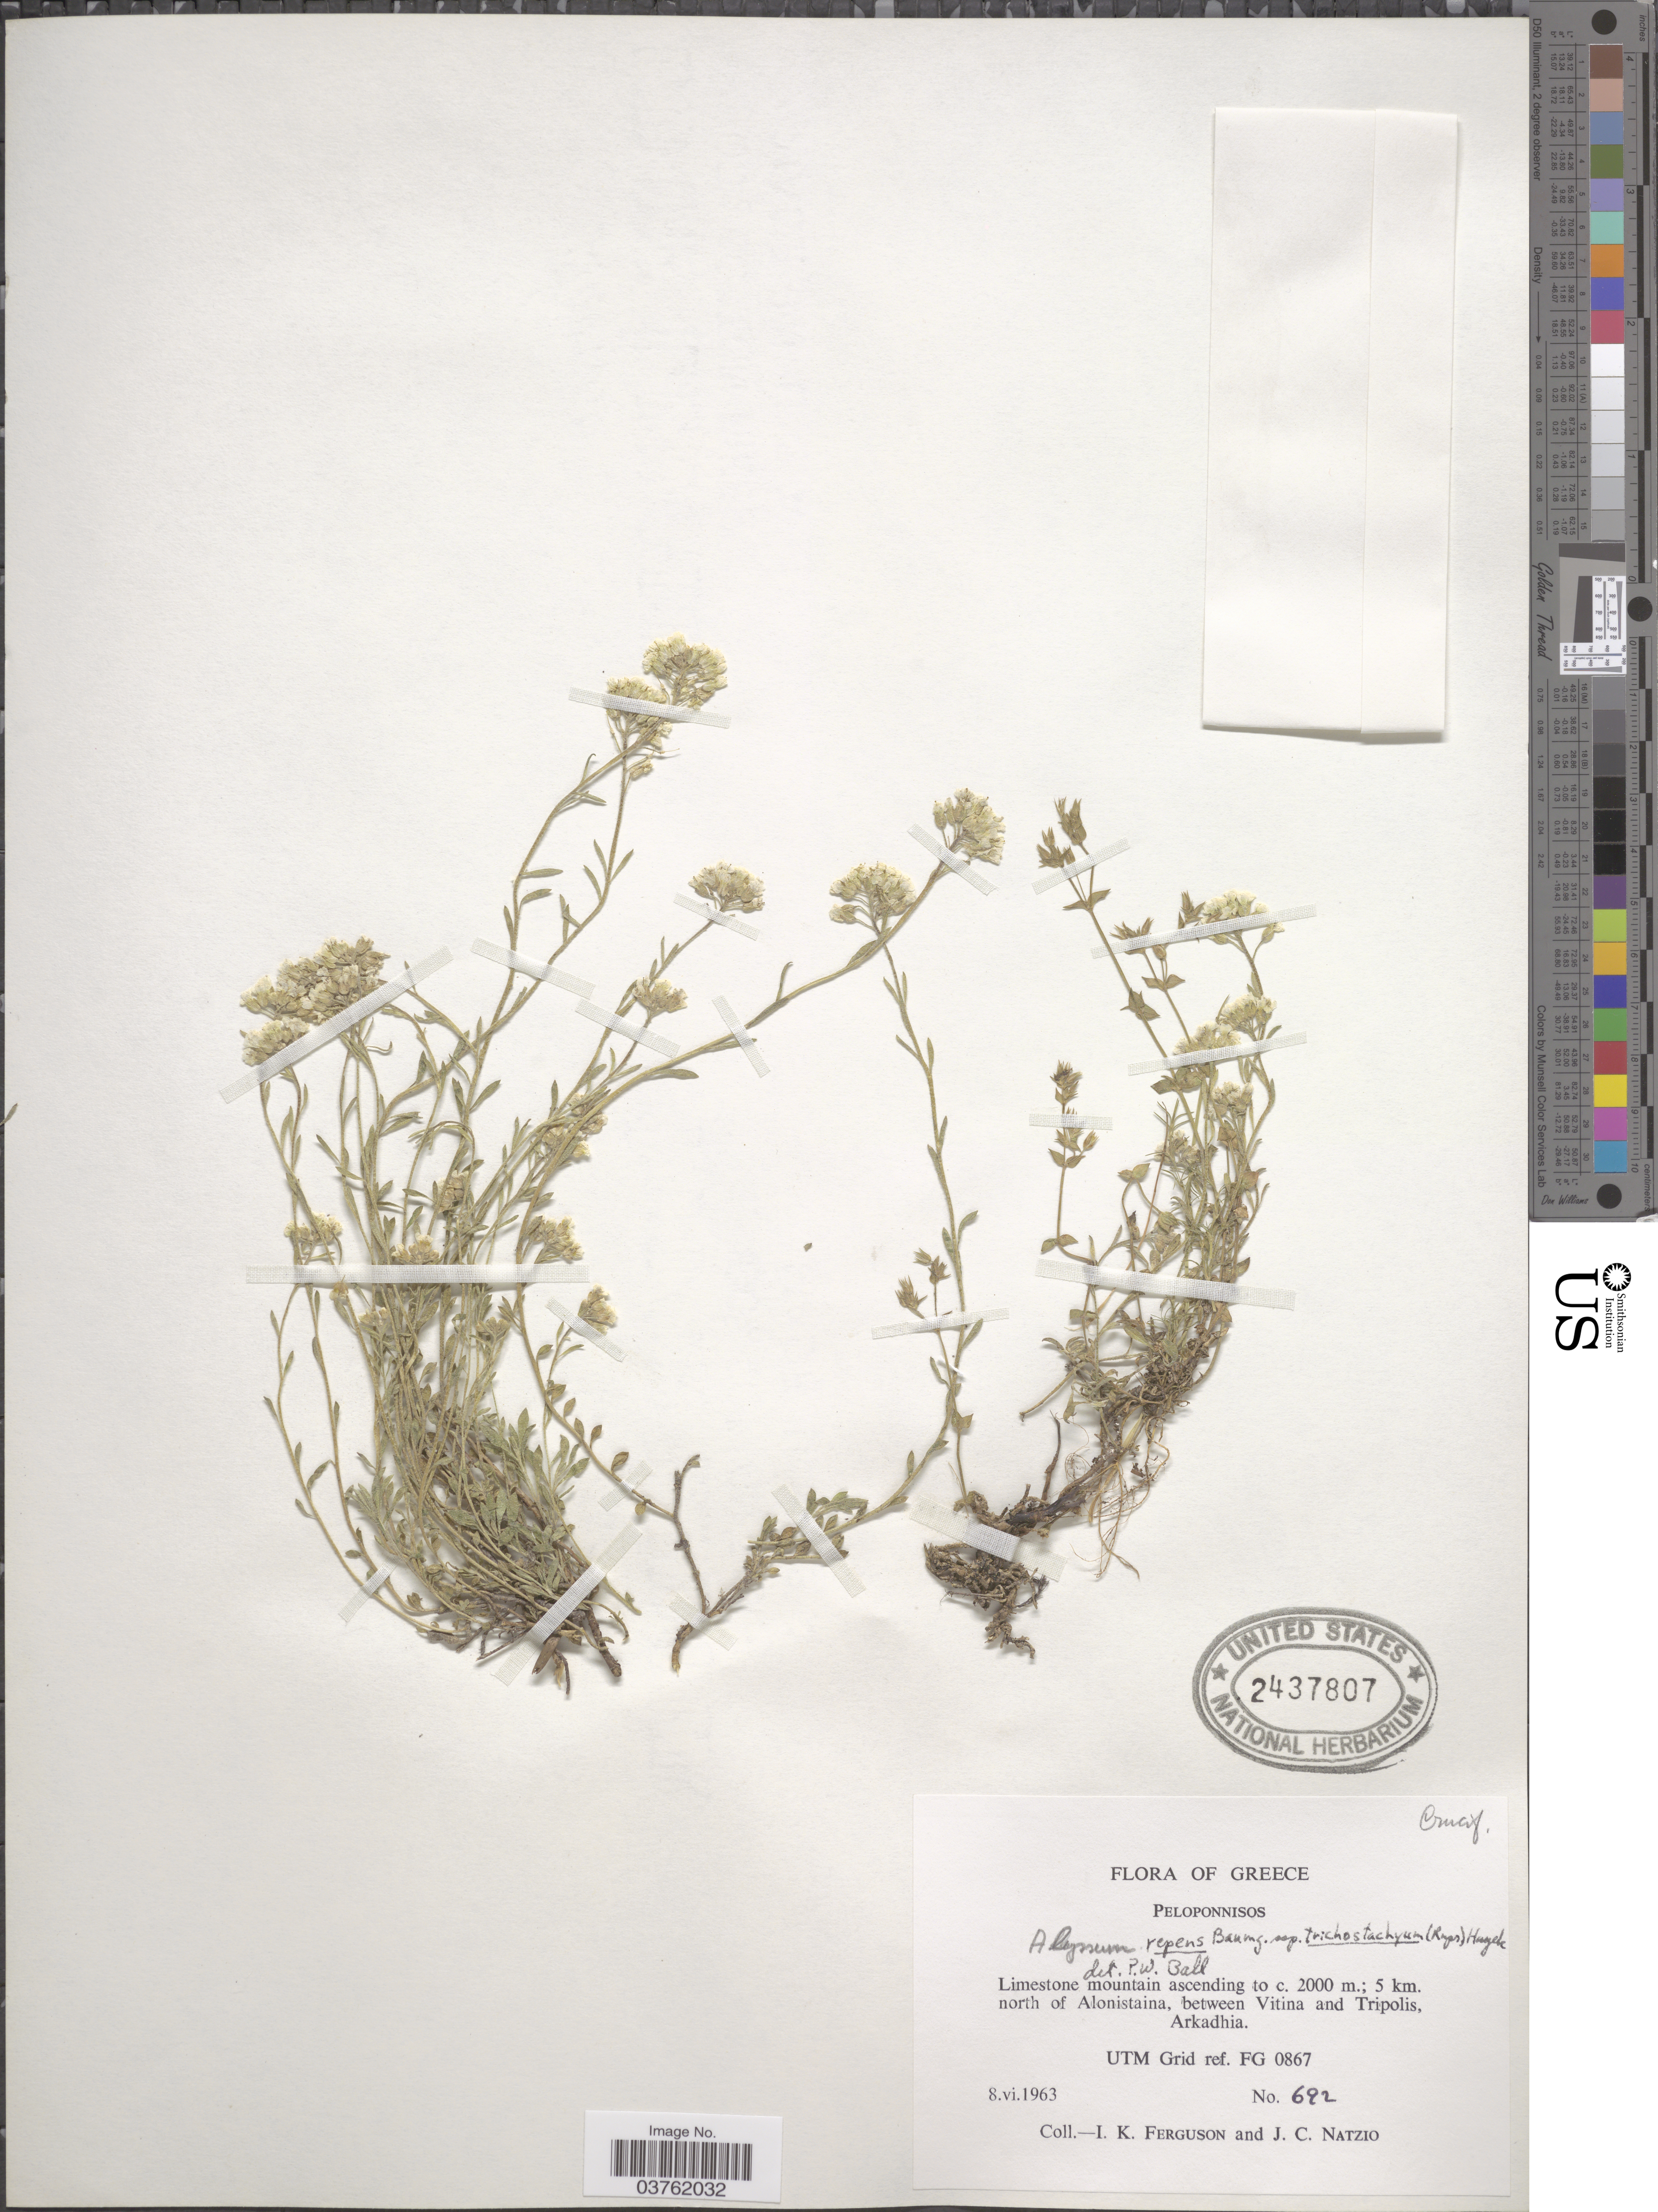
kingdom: Plantae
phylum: Tracheophyta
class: Magnoliopsida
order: Brassicales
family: Brassicaceae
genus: Alyssum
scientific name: Alyssum repens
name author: Baumg.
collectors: I. K. Ferguson & J. Natzio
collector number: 692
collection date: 1963-06-08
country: Greece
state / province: Peloponnese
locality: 5 km. north of Alonistaina, between Vitina and Tripolis, Arkadhia. UTM Grid ref. FG 0867.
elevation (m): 2000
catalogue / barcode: US 2437807